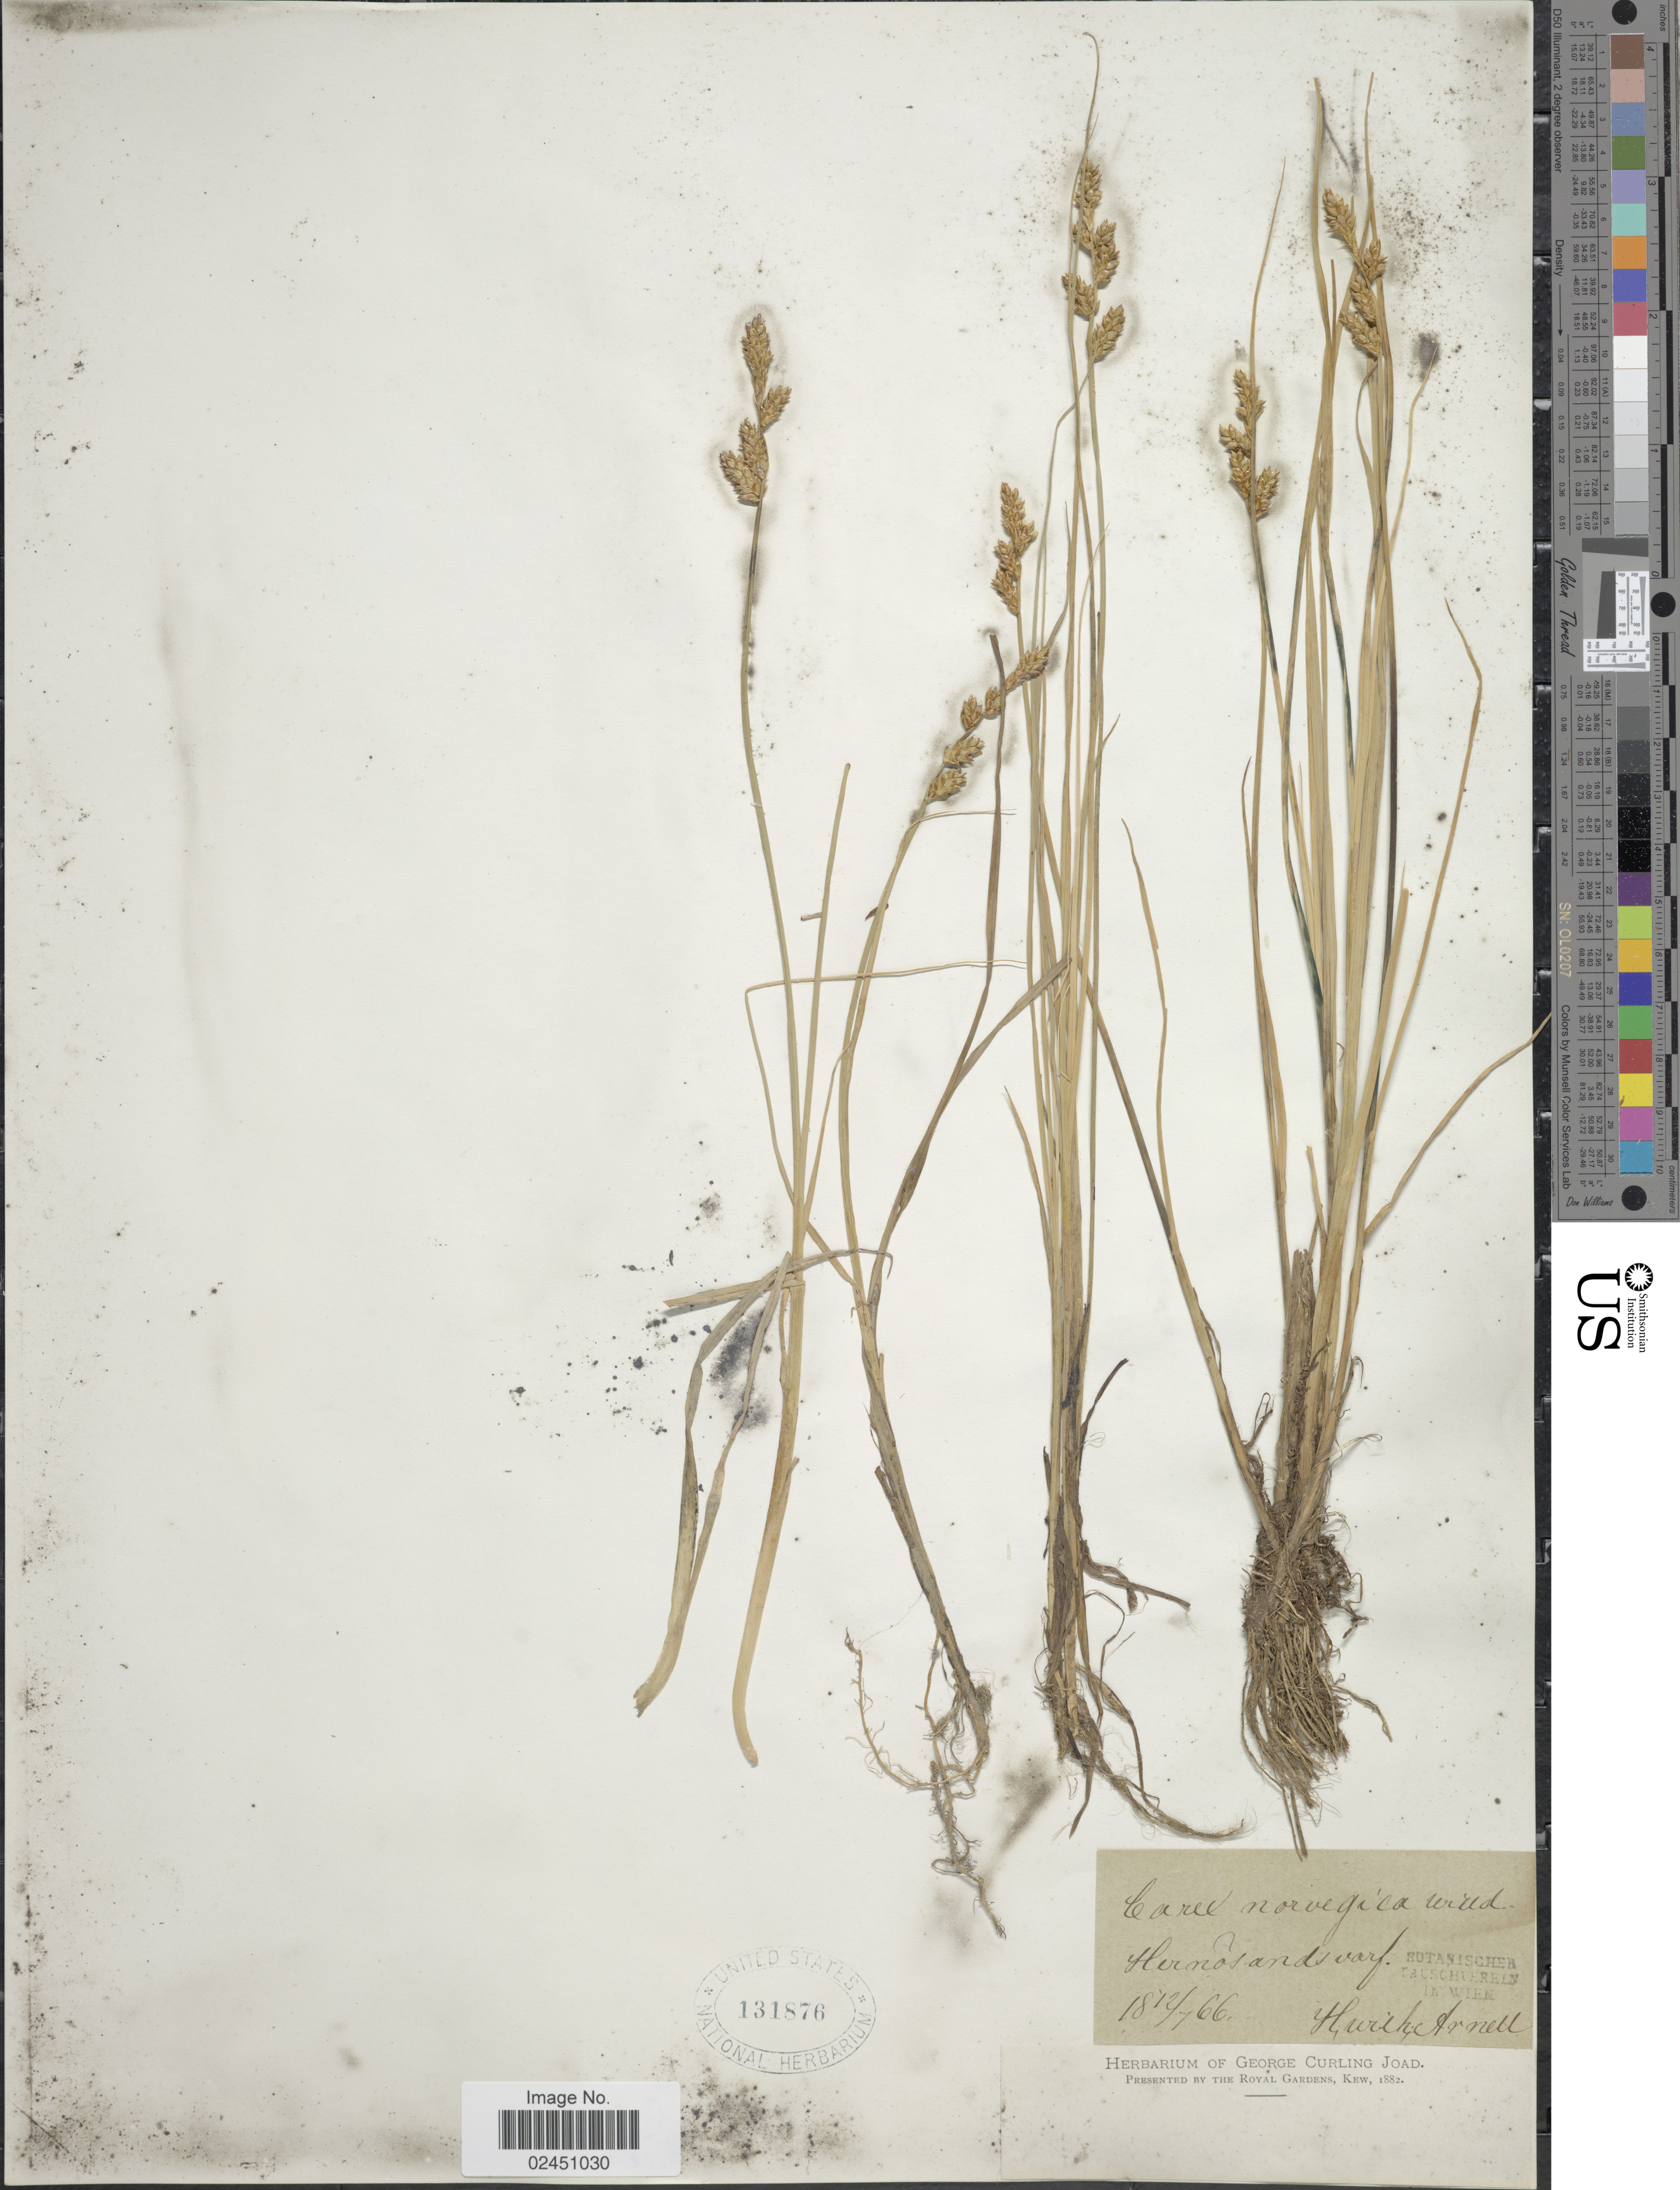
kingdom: Plantae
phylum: Tracheophyta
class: Liliopsida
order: Poales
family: Cyperaceae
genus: Carex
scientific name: Carex norvegica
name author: Retz.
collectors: H. W. Arnell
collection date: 1866-07-12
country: Sweden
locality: Harnosand varf.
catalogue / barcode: US 131876